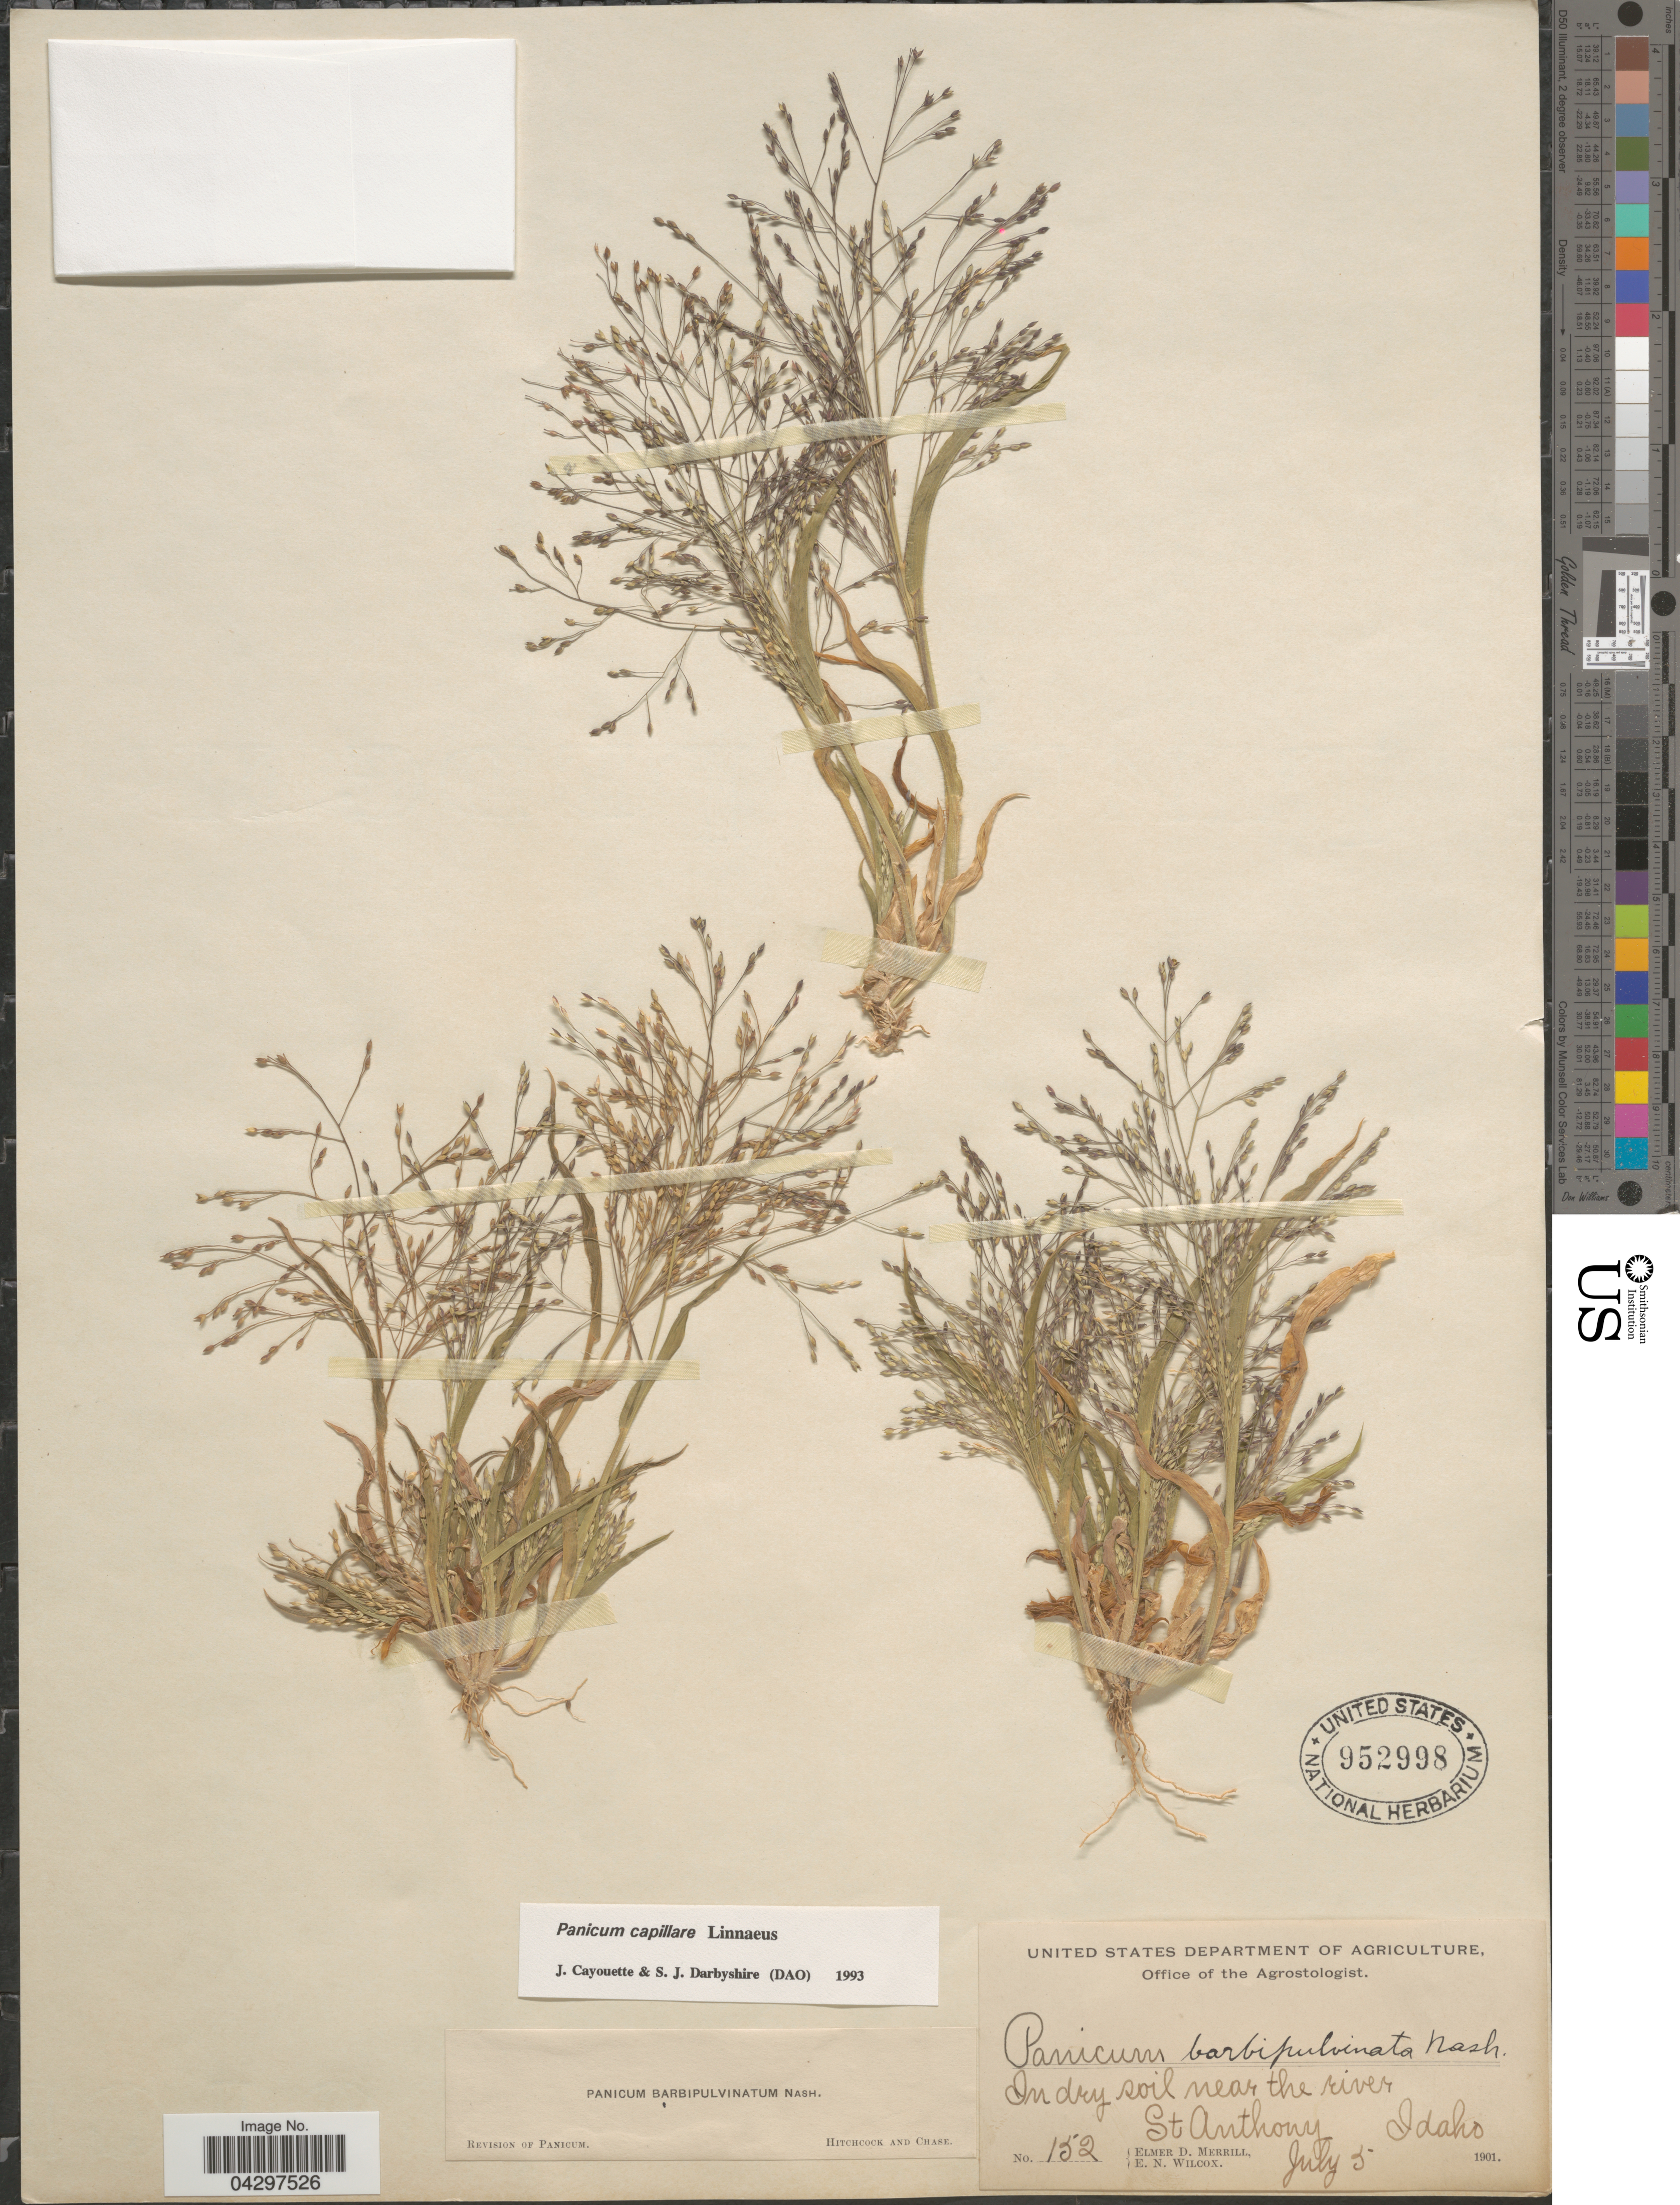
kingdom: Plantae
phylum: Tracheophyta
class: Liliopsida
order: Poales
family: Poaceae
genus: Panicum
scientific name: Panicum capillare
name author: L.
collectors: E. D. Merrill & E. Wilcox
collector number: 152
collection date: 1901-07-05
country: United States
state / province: Idaho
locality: In dry soil near the river St Anthony.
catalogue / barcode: US 952998